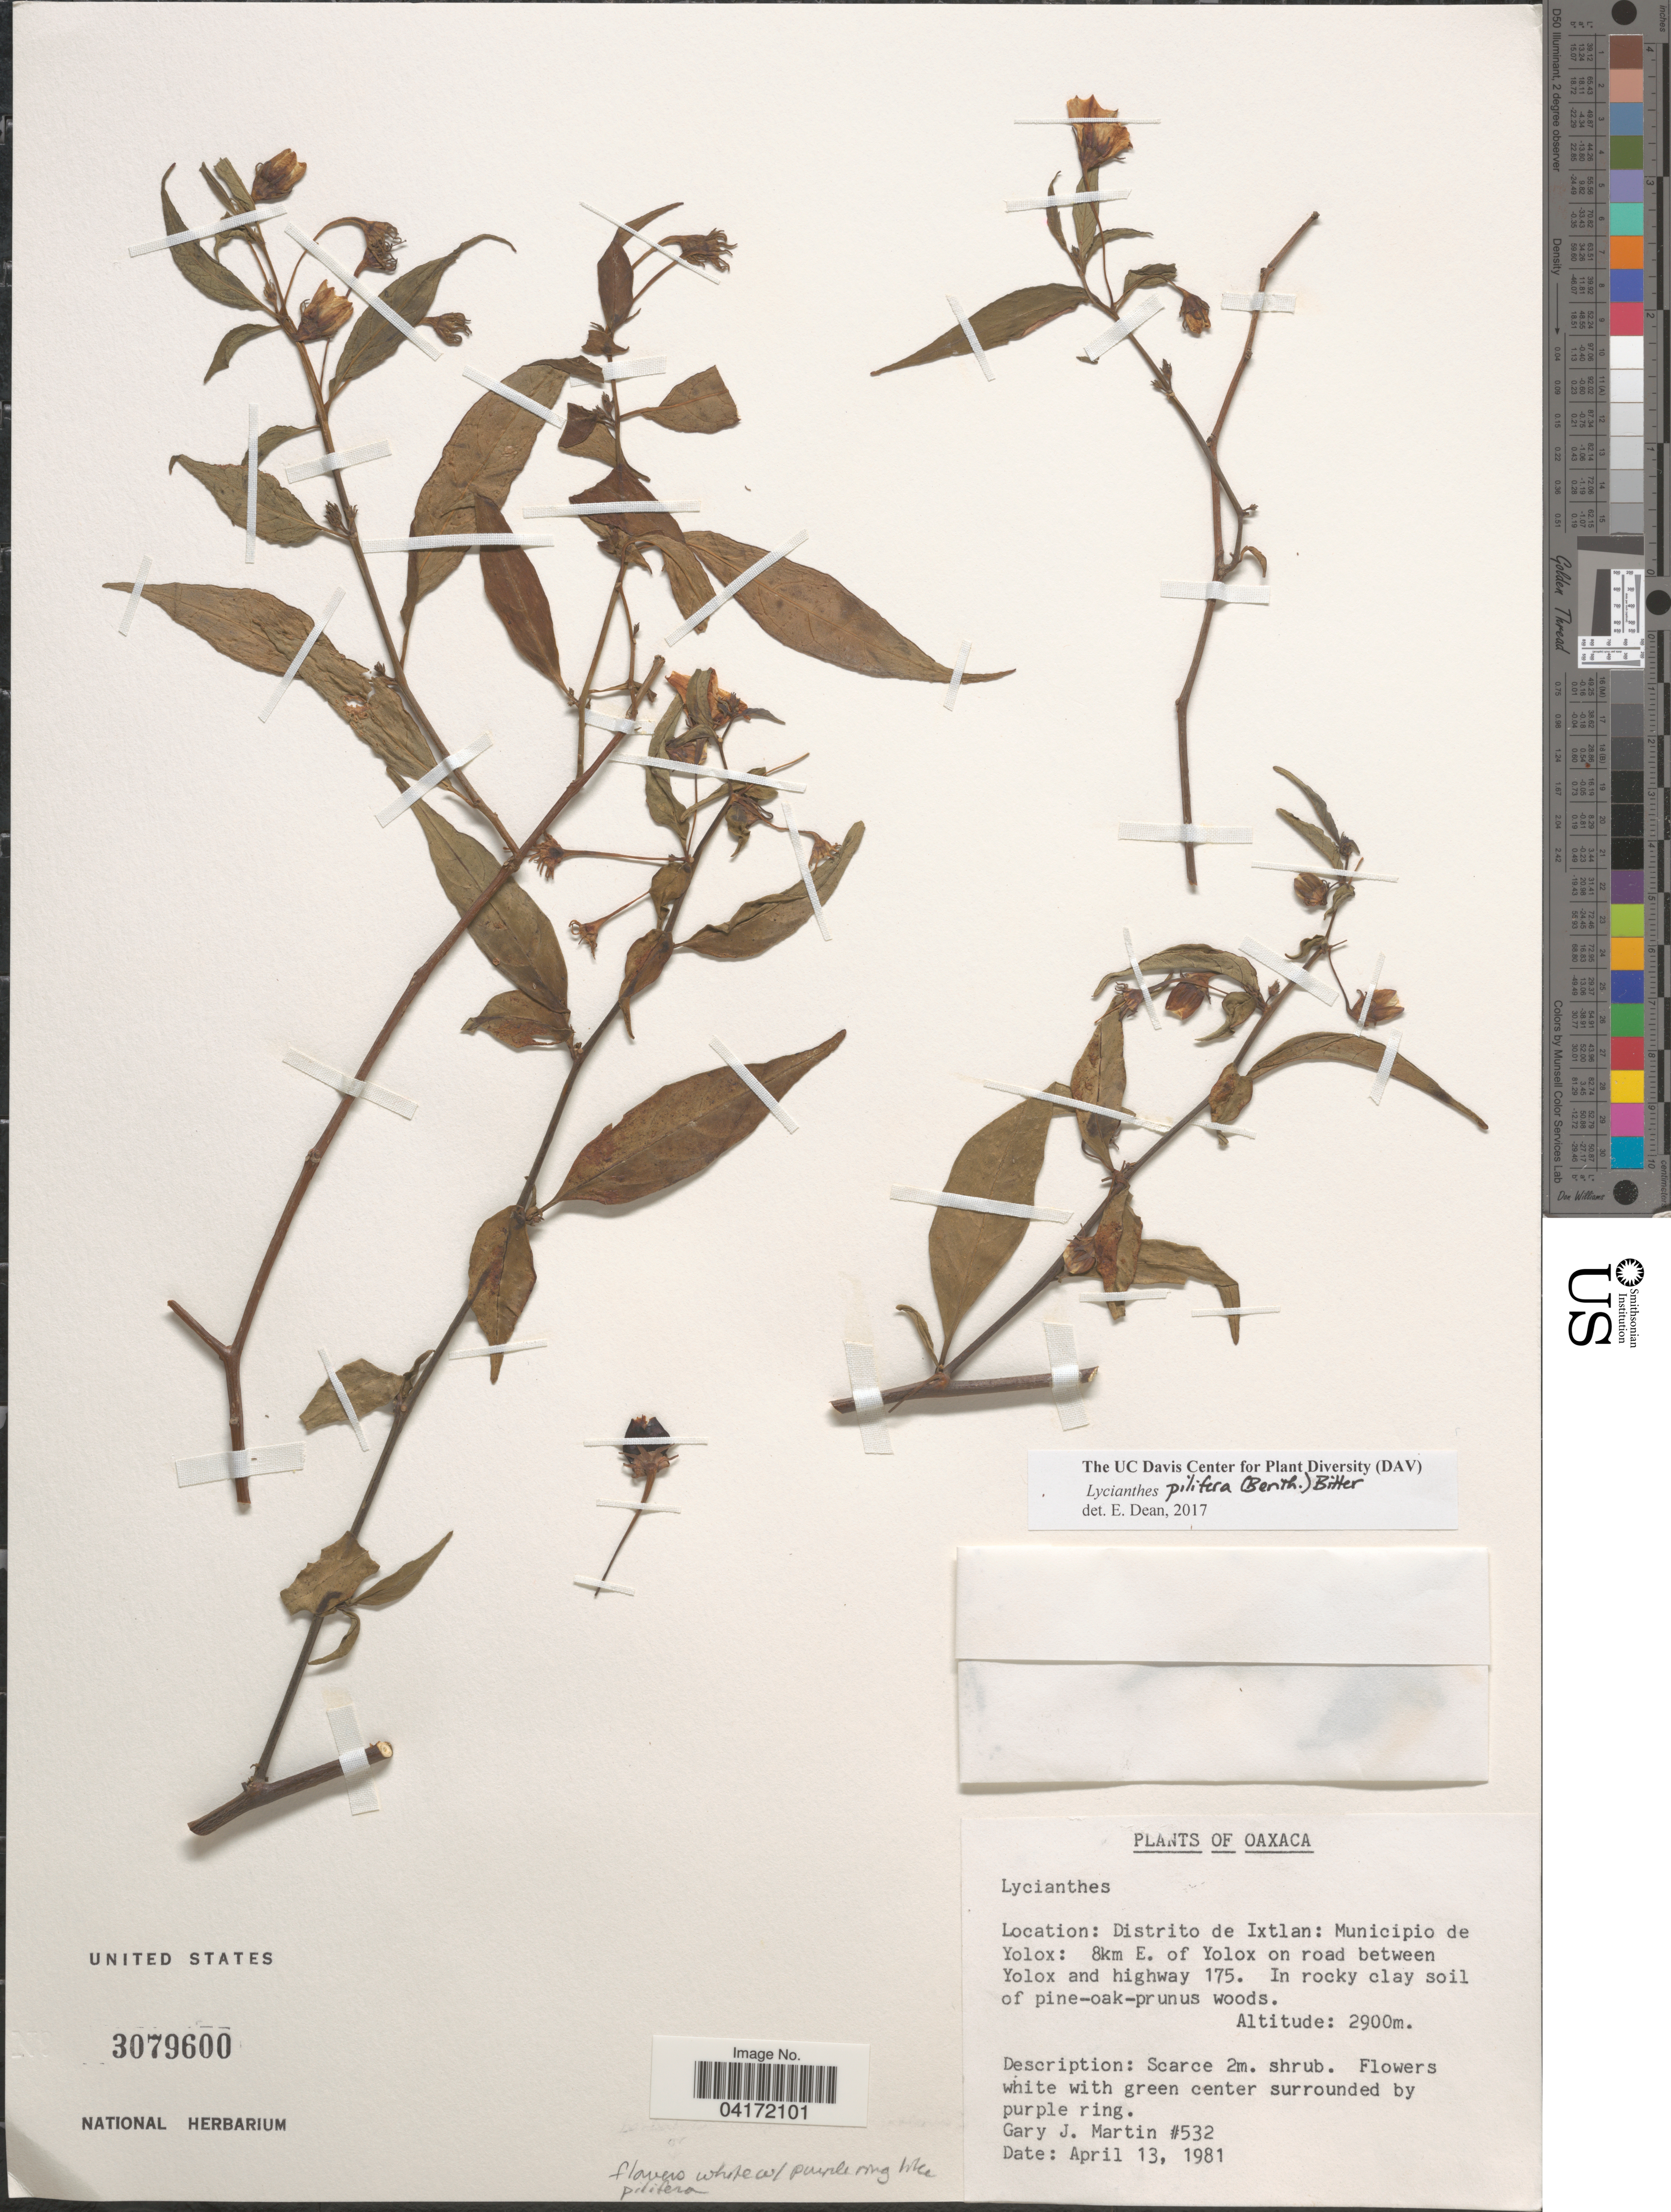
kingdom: Plantae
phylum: Tracheophyta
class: Magnoliopsida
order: Solanales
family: Solanaceae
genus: Lycianthes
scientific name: Lycianthes pilifera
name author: (Benth.) Bitter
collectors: G. J. Martin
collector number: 532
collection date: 1981-04-13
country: Mexico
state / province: Oaxaca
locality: Distrito de Ixtlan: Municipio de Yolox: 8 km. E of Yolox on road between Yolox and highway 175.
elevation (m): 2900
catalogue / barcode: US 3079600